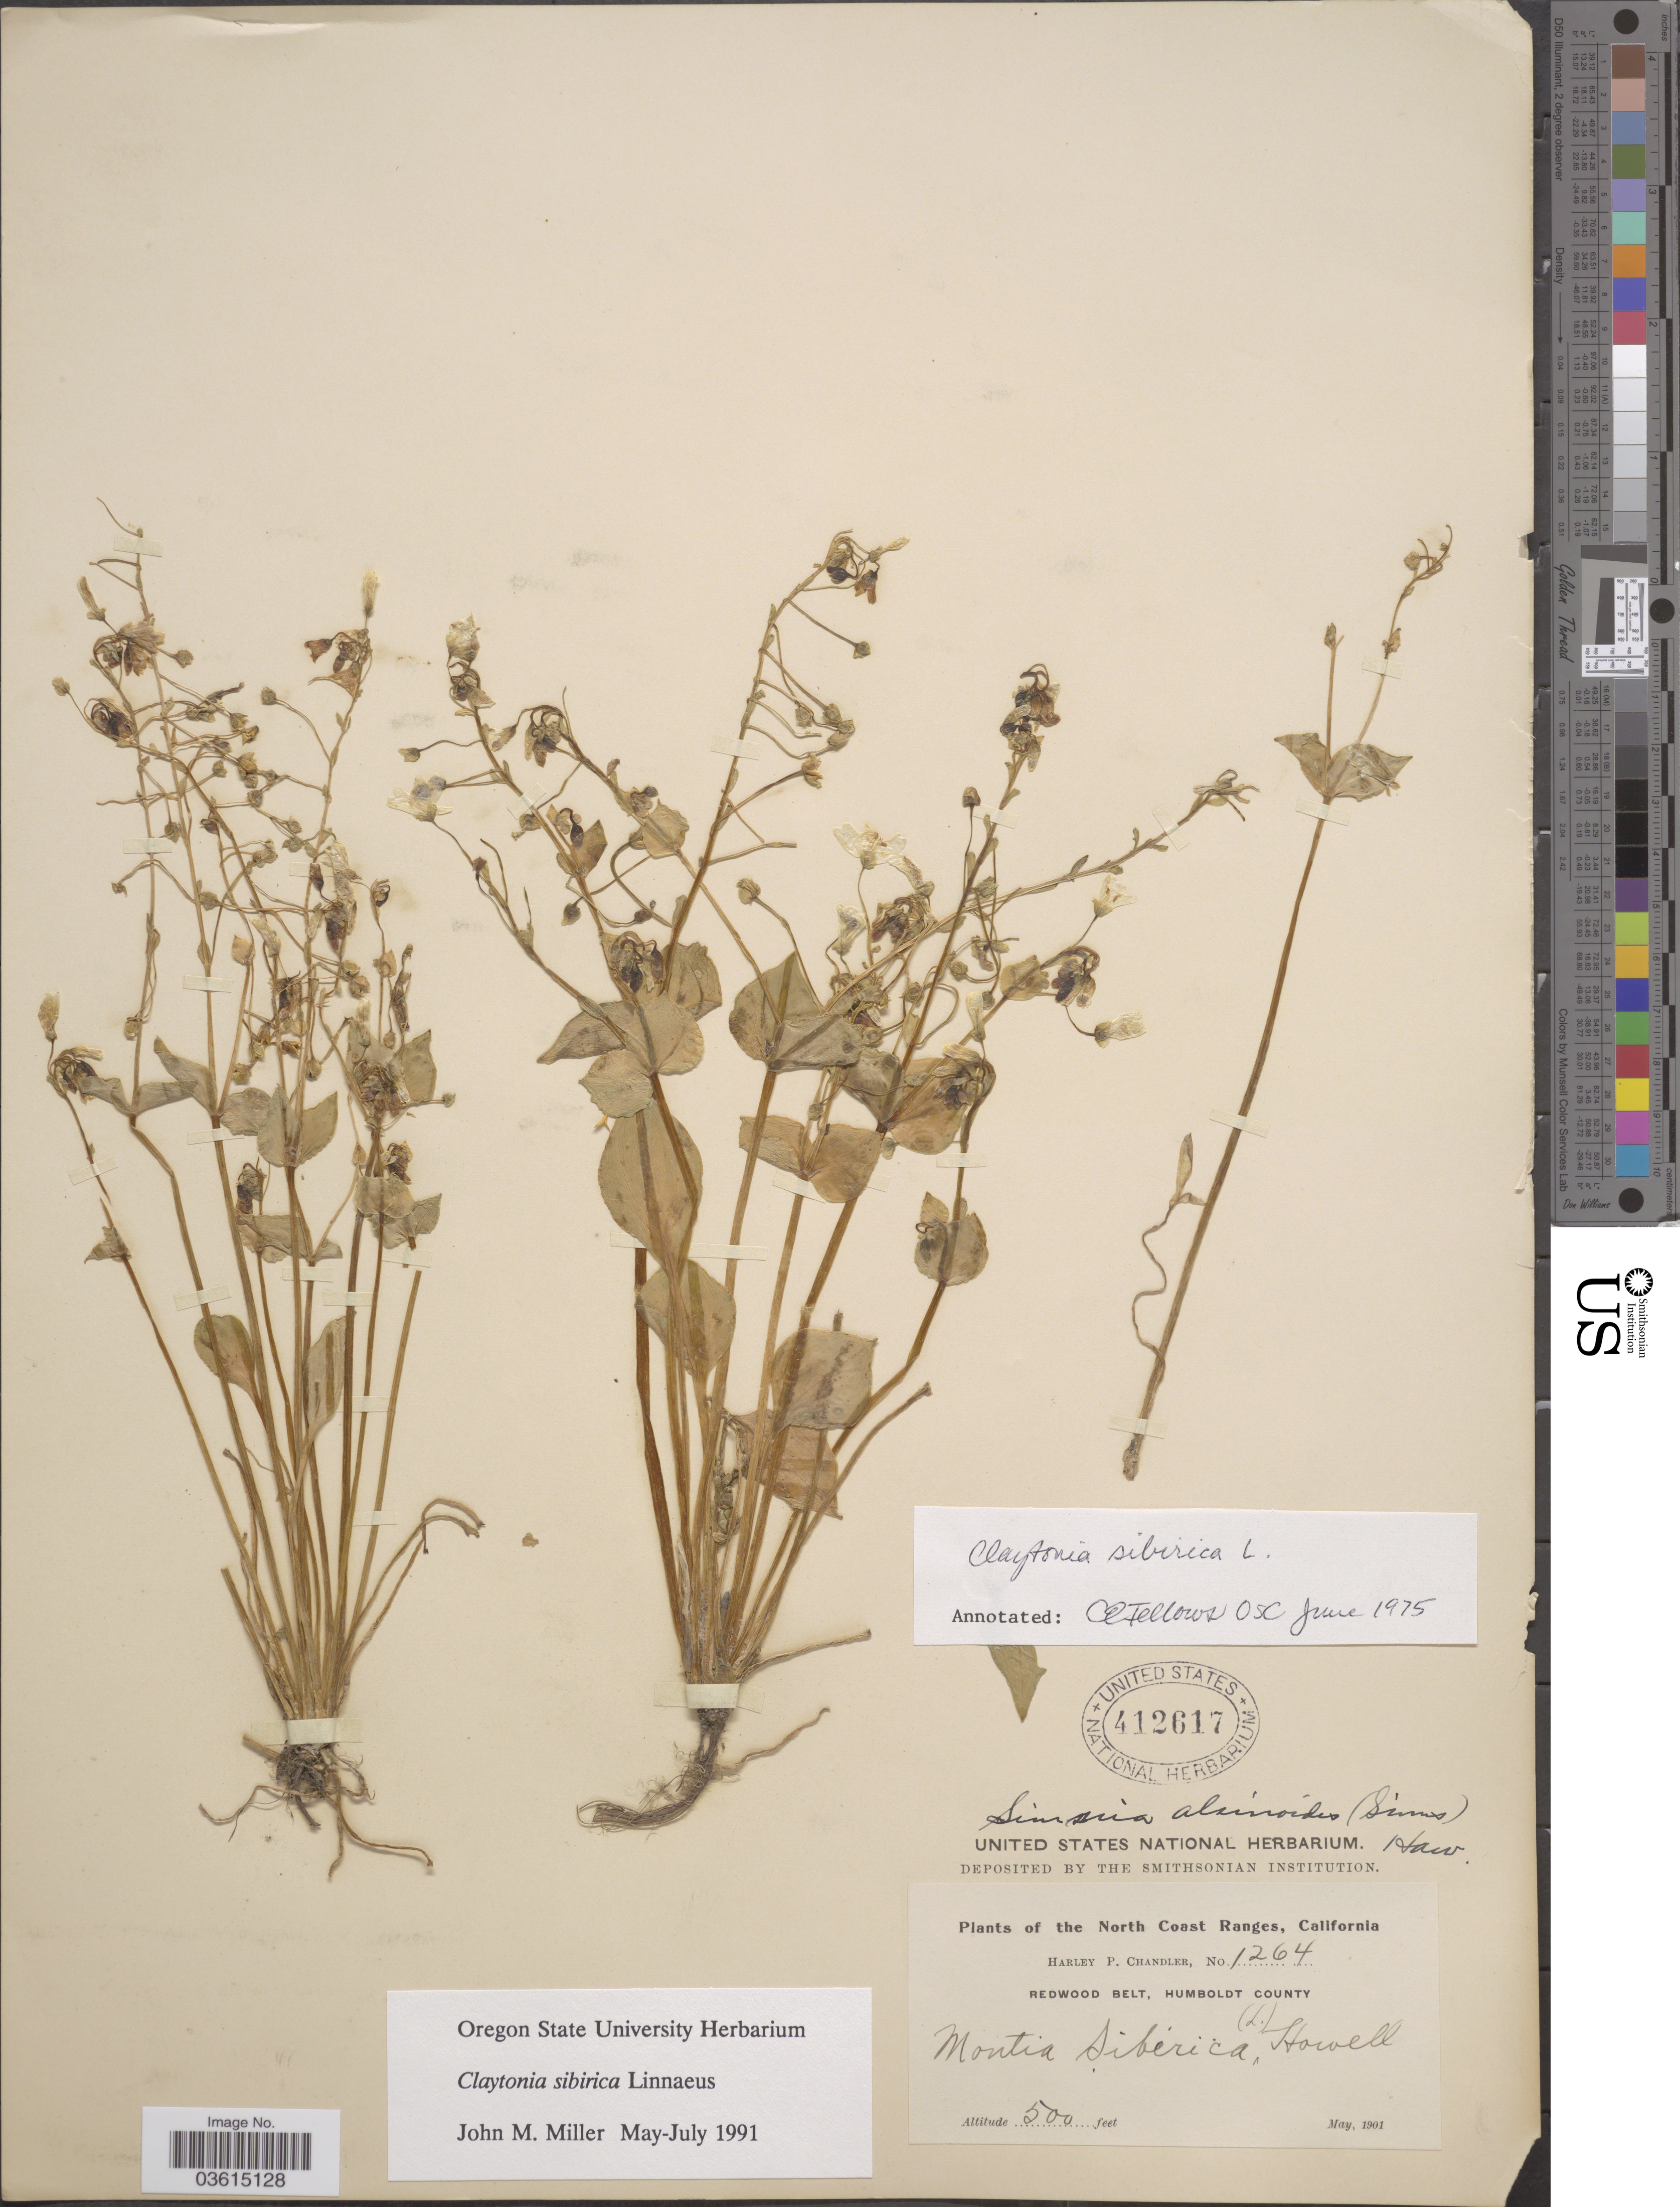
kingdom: Plantae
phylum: Tracheophyta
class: Magnoliopsida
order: Caryophyllales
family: Montiaceae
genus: Claytonia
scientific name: Claytonia sibirica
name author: L.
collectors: H. Chandler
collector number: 1264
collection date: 1901-05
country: United States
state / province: California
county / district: Humboldt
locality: The North Coast Ranges. Redwood Belt, Humboldt County.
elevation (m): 152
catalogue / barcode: US 412617